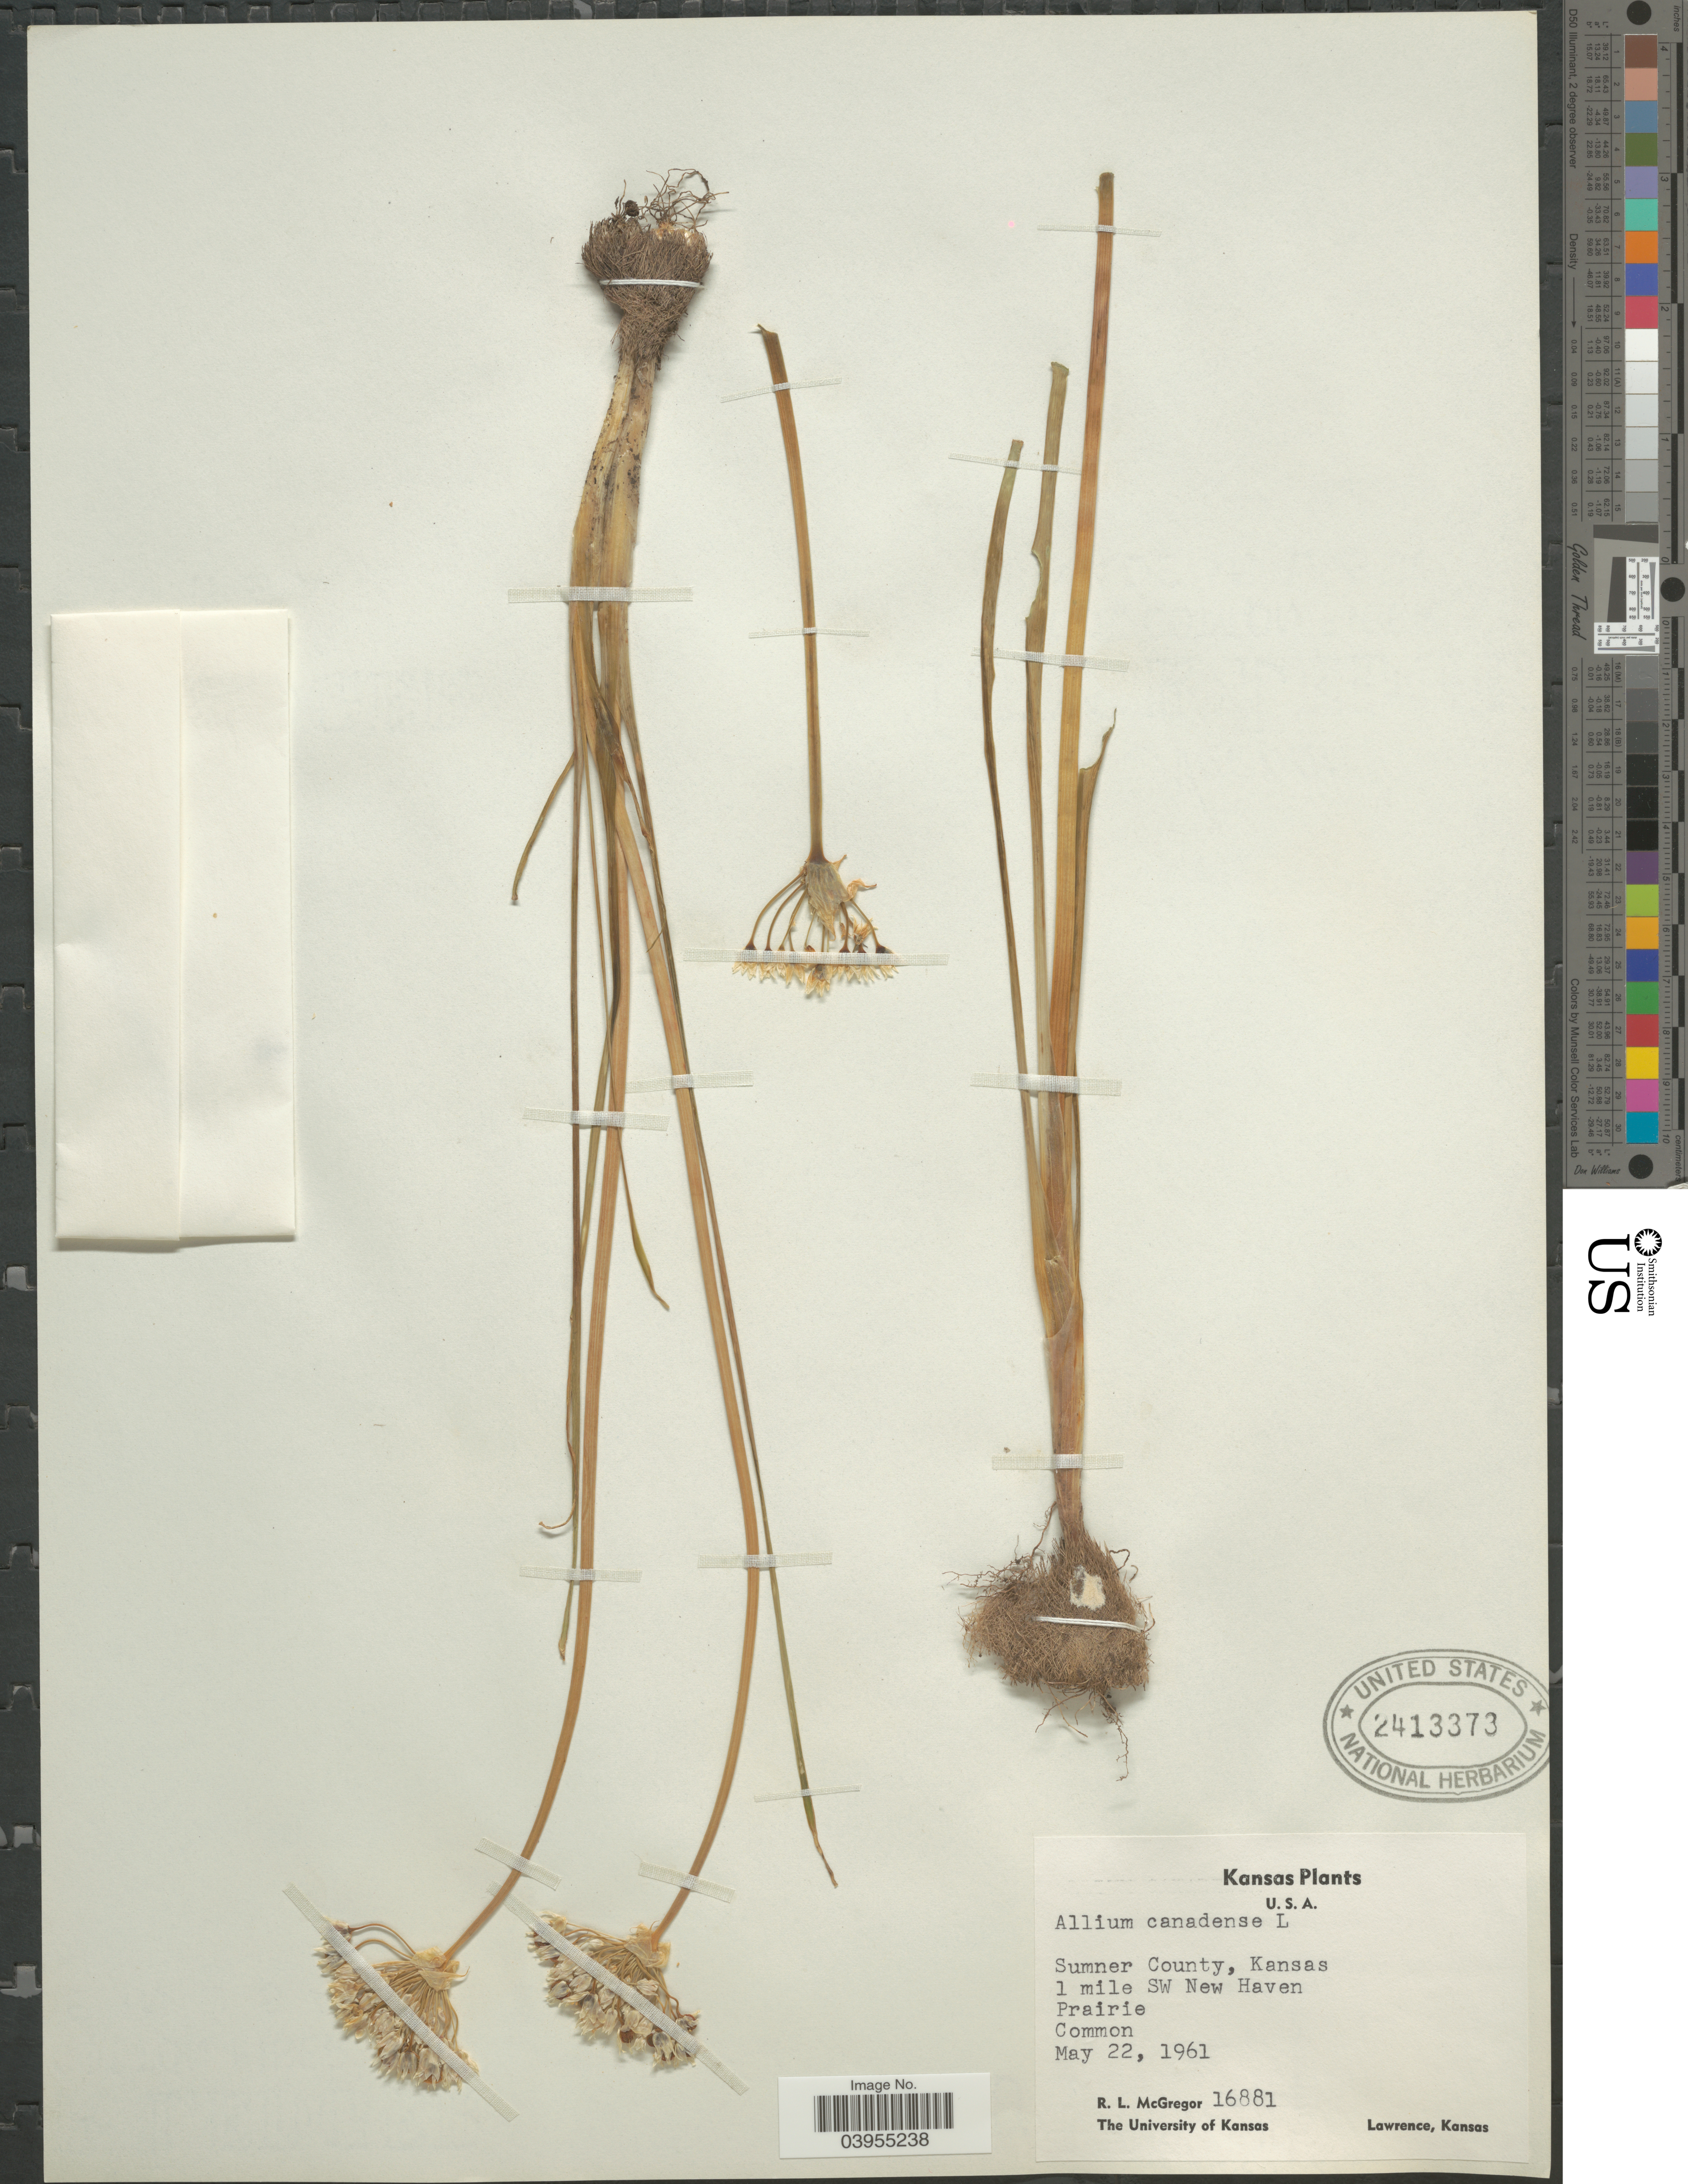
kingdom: Plantae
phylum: Tracheophyta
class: Liliopsida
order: Asparagales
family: Amaryllidaceae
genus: Allium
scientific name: Allium canadense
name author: L.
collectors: R. McGregor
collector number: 16881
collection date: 1961-05-22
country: United States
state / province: Kansas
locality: Sumner County. 1 mile SW New Haven.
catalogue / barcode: US 2413373